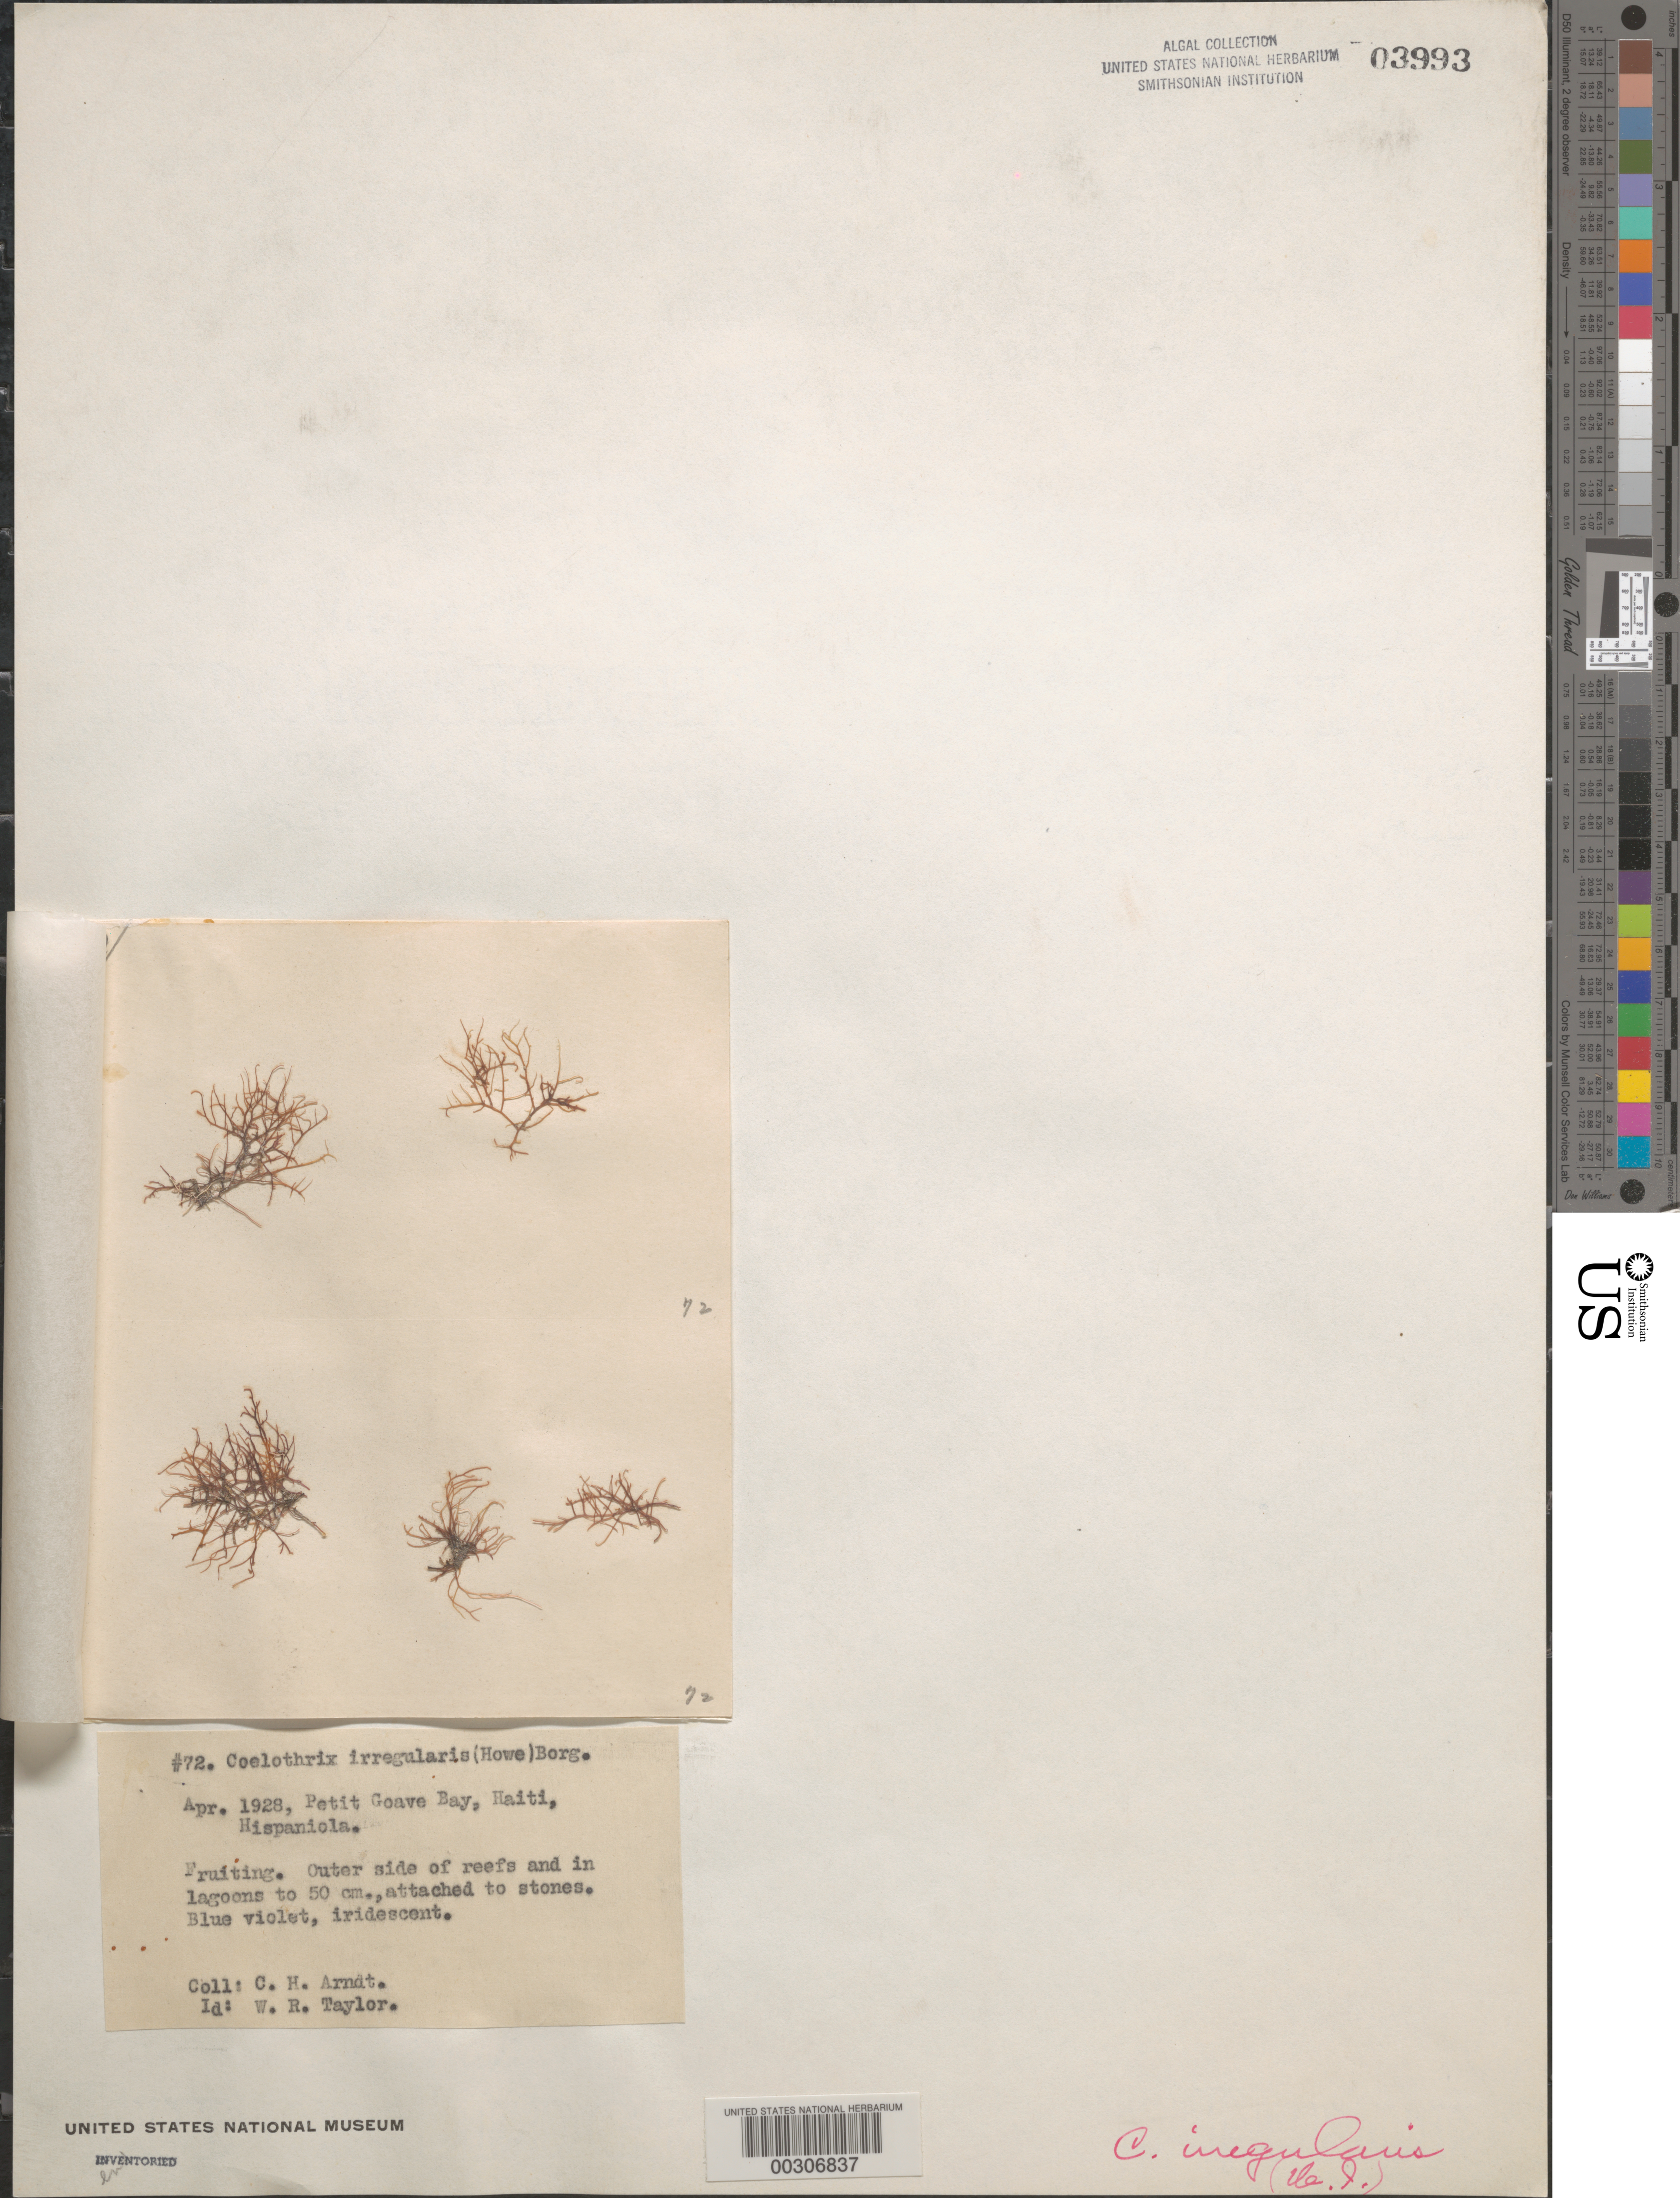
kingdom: Plantae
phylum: Rhodophyta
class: Florideophyceae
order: Rhodymeniales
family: Champiaceae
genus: Coelothrix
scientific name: Coelothrix irregularis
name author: (Harv.) Børgesen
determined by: Taylor, William R.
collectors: C. Arndt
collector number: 72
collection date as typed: Apr 1928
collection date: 1928-04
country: Haiti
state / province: Ouest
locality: Petit Goave Bay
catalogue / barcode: US 3993